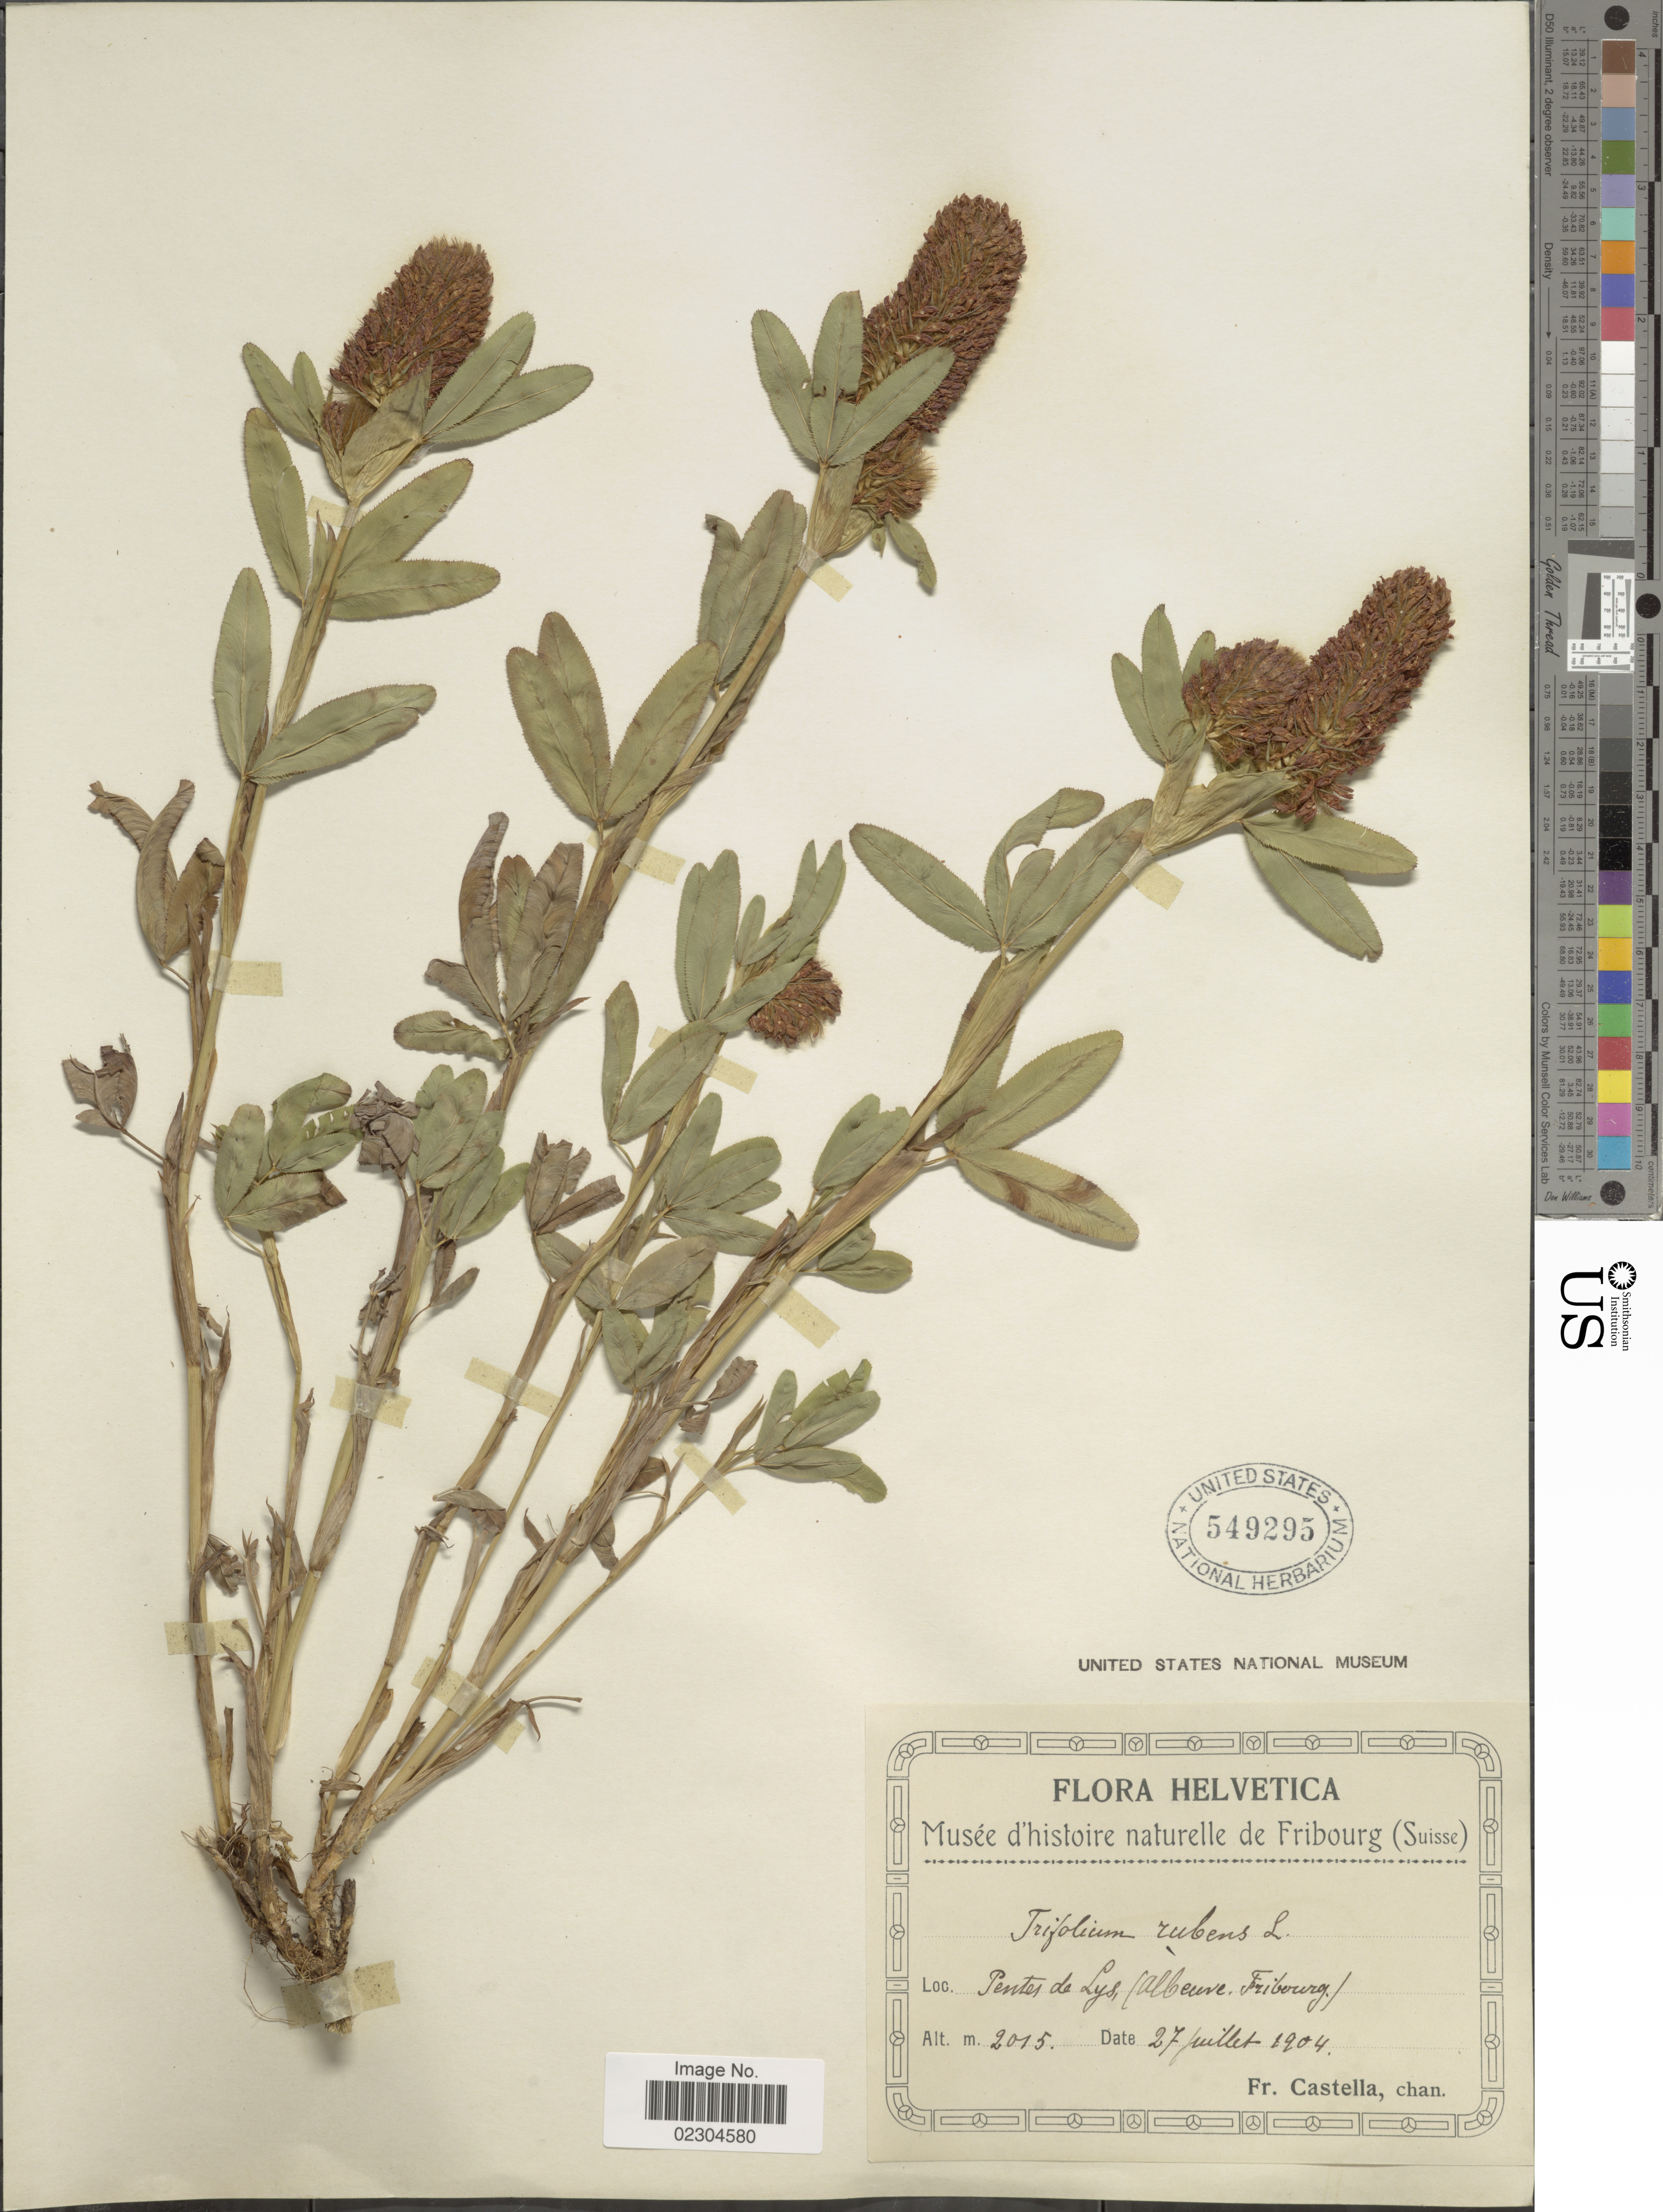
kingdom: Plantae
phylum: Tracheophyta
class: Magnoliopsida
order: Fabales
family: Fabaceae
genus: Trifolium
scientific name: Trifolium rubens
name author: L.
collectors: Fr. Castella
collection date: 1904-07-27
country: Switzerland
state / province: Fribourg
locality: Helvetica, Pentes de Lys, (Albeuve, Fribourg)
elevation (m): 2015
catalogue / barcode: US 549295